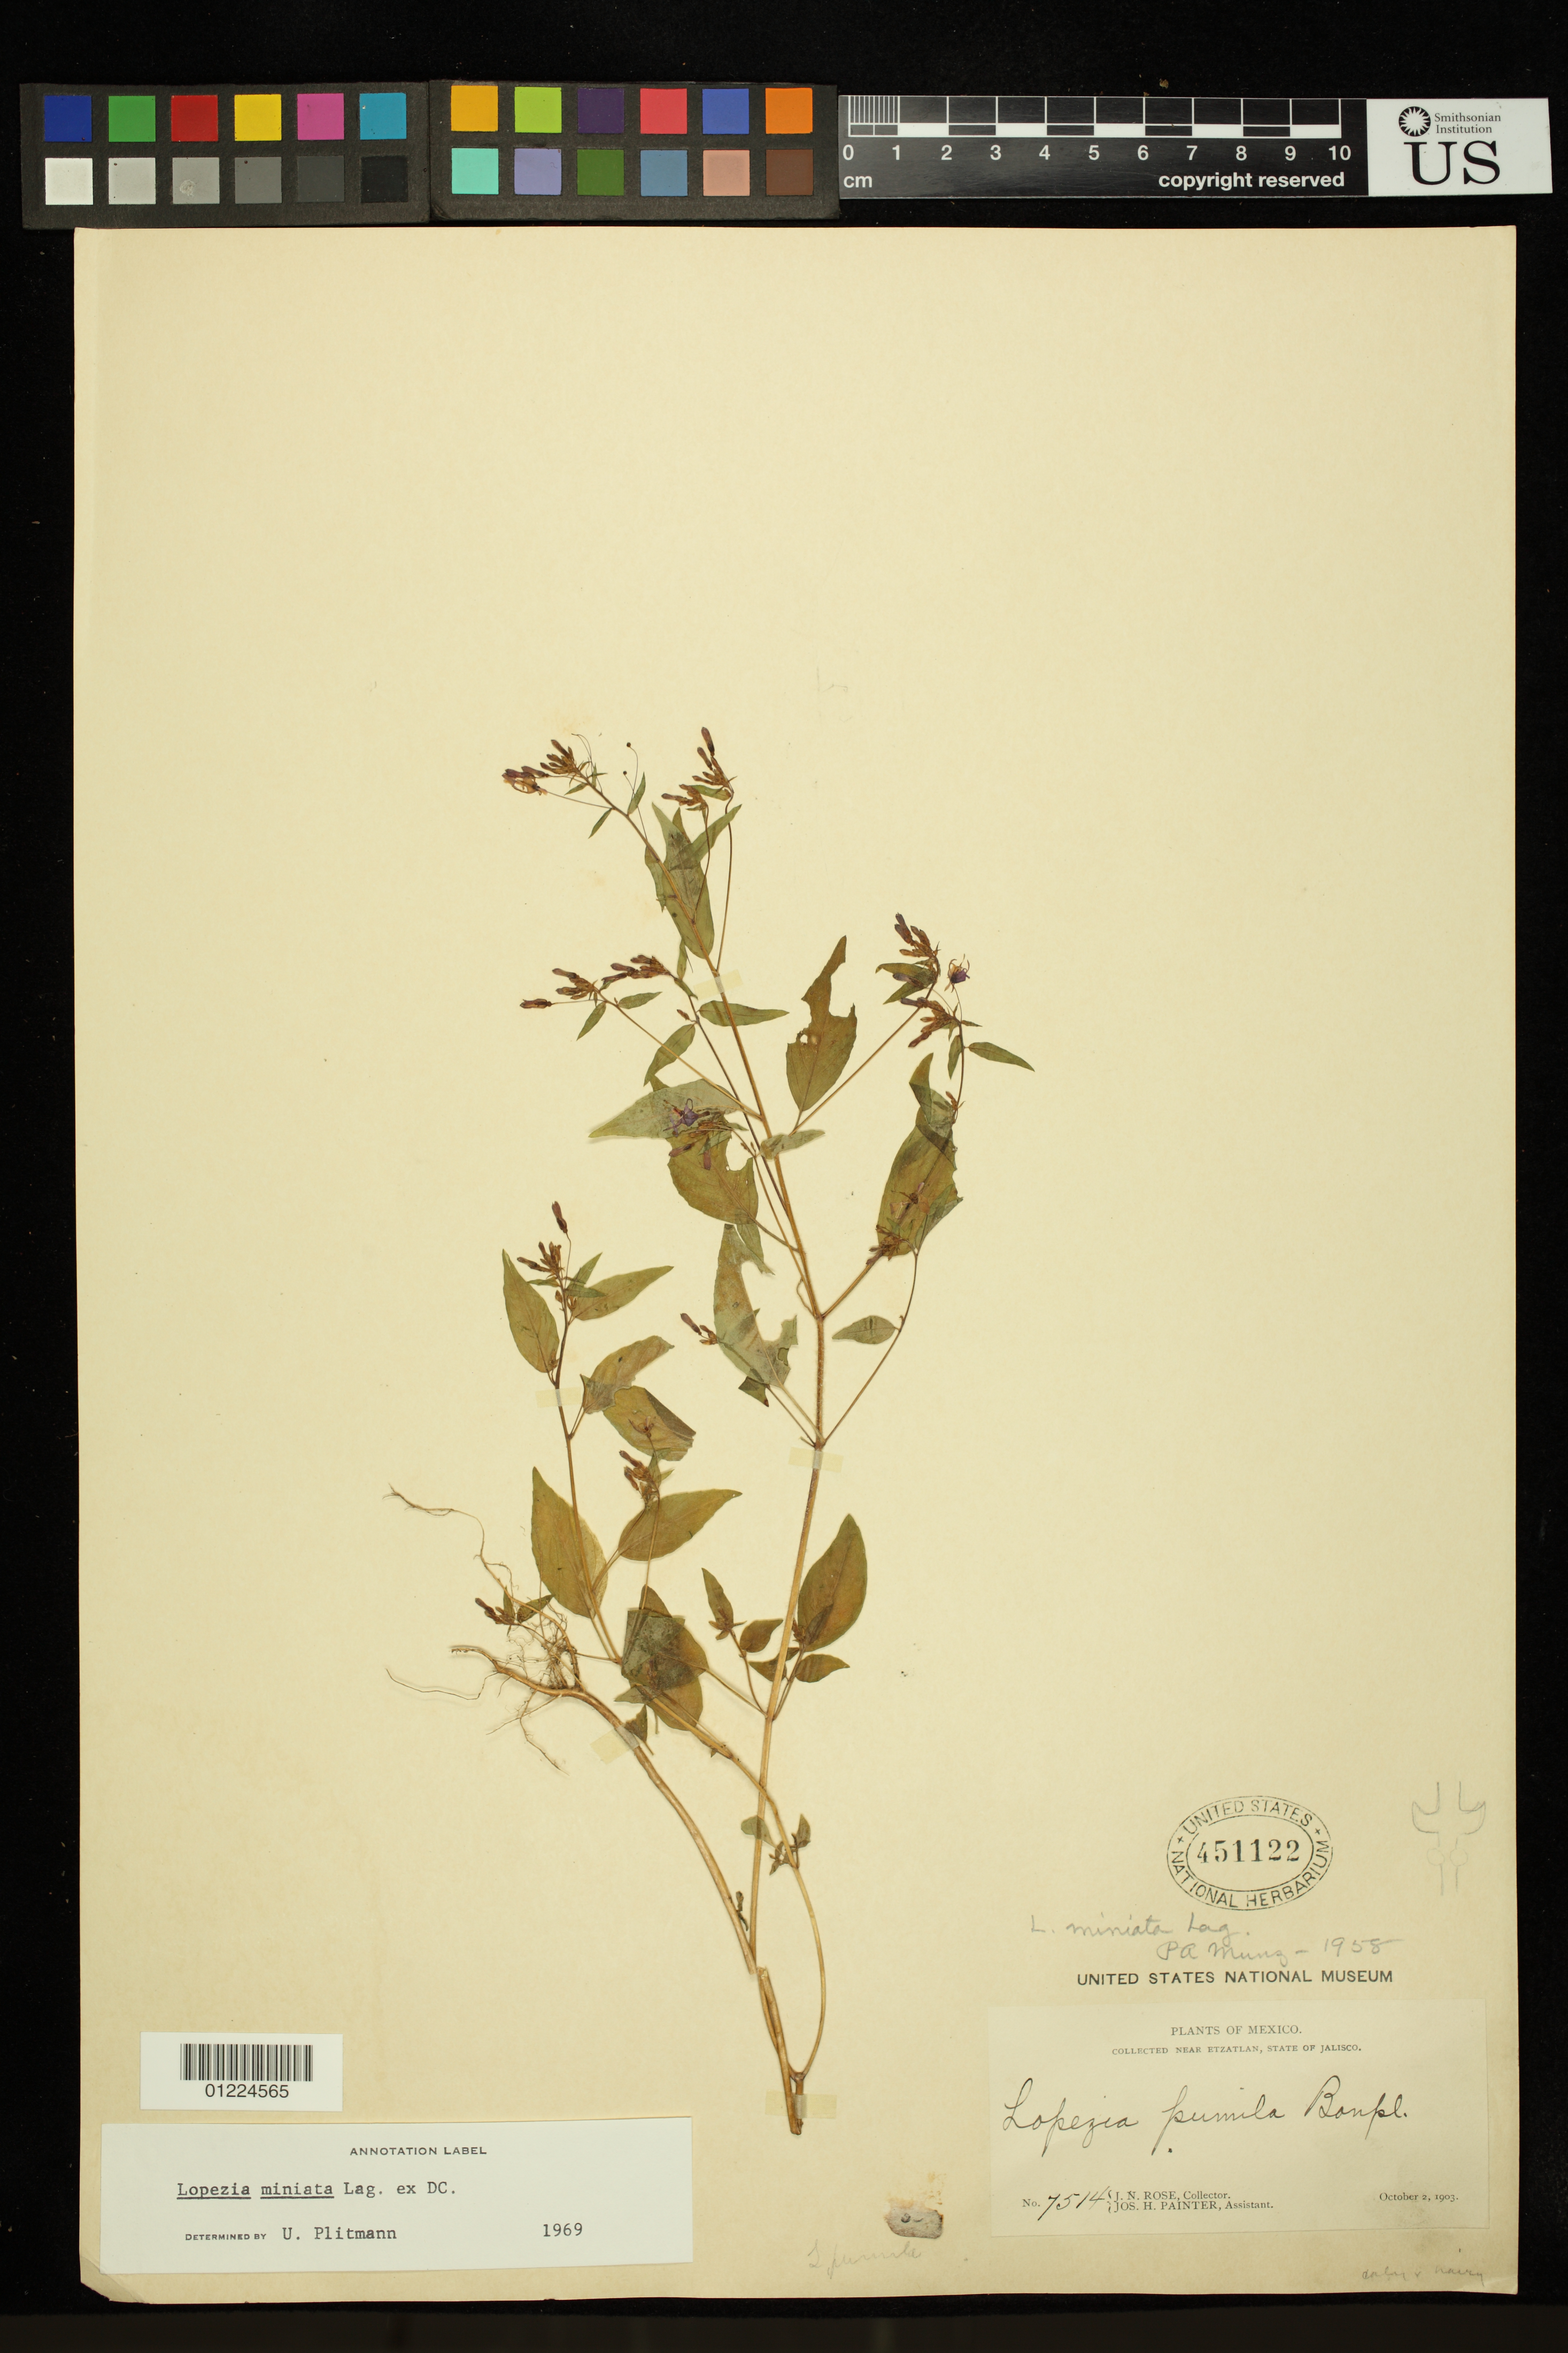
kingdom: Plantae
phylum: Tracheophyta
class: Magnoliopsida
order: Myrtales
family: Onagraceae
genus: Lopezia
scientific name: Lopezia miniata subsp. miniata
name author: Lag. ex DC.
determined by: Wagner, W. L., (BOT), Smithsonian Institution - National Museum of Natural History (UNITED STATES)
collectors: J. N. Rose & J. H. Painter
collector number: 7514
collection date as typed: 02 Oct 1903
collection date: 1903-10-02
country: Mexico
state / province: Jalisco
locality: Near Etzatlan, State of Jalisco.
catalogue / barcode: US 451122